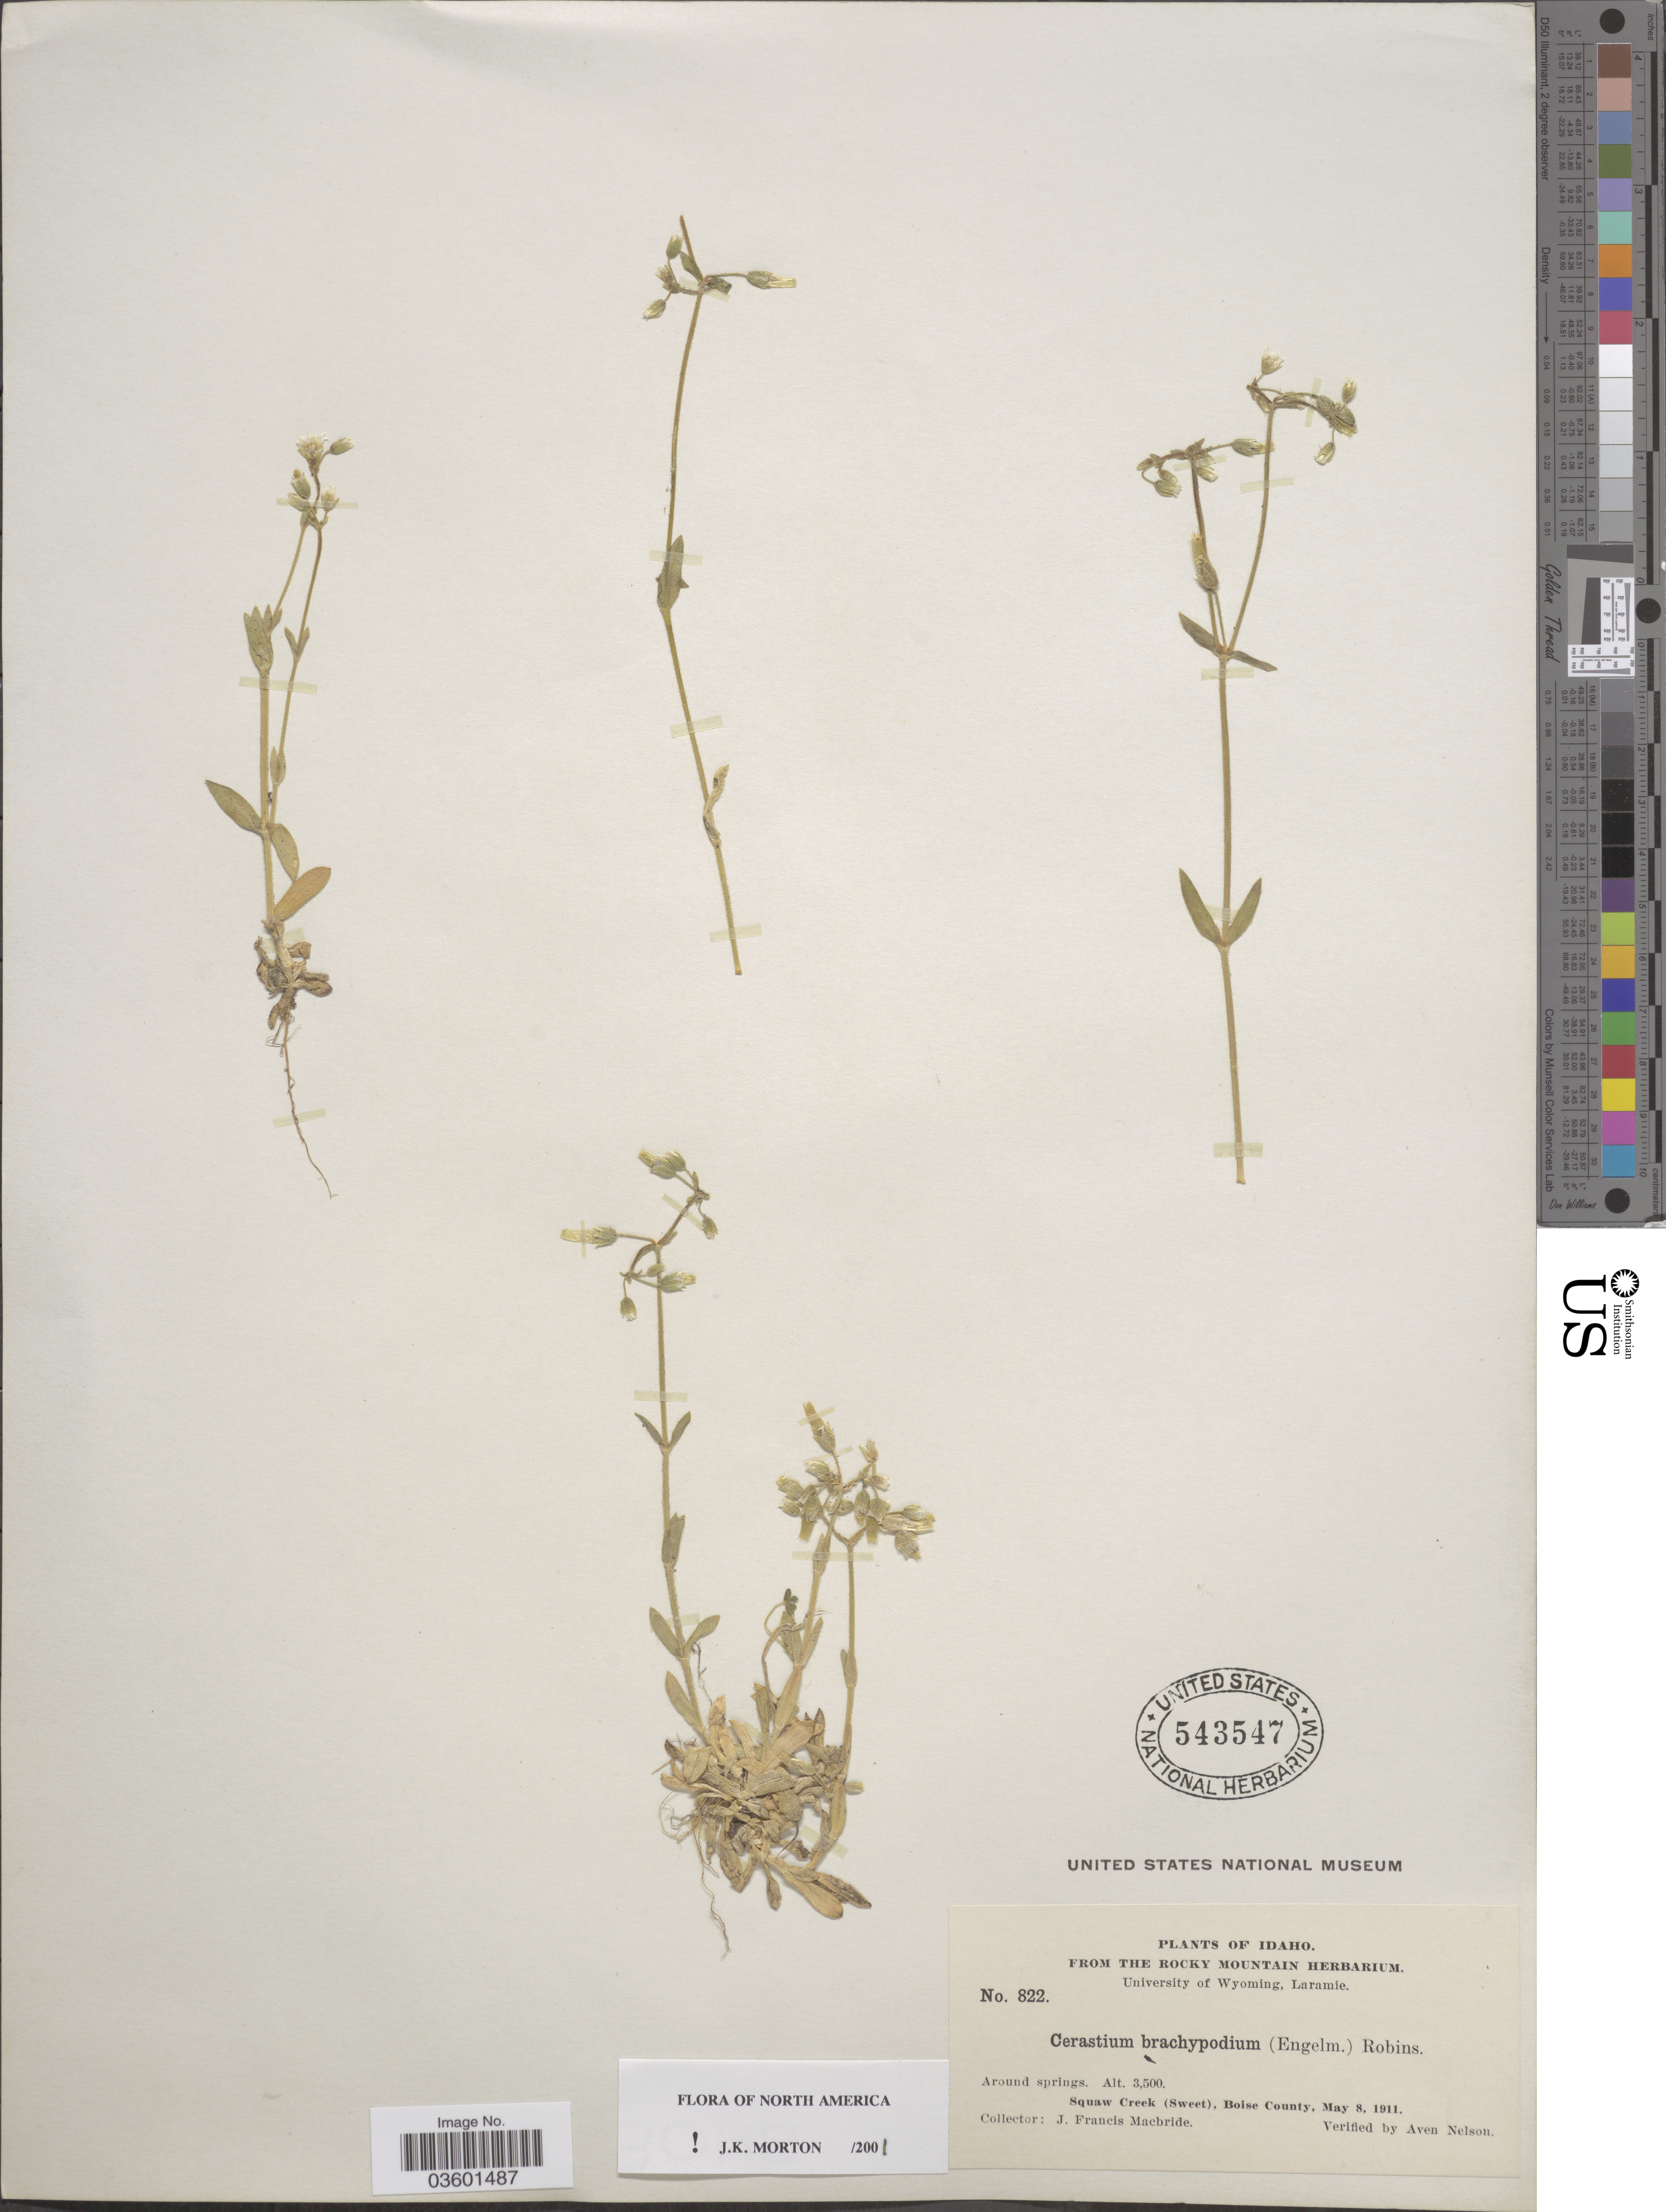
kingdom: Plantae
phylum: Tracheophyta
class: Magnoliopsida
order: Caryophyllales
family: Caryophyllaceae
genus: Cerastium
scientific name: Cerastium brachypodum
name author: (Engelm. ex A. Gray) B.L. Rob.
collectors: J. F. Macbride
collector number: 822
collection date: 1911-05-08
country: United States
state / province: Idaho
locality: Squaw Creek (Sweet), Boise County.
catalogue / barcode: US 543547